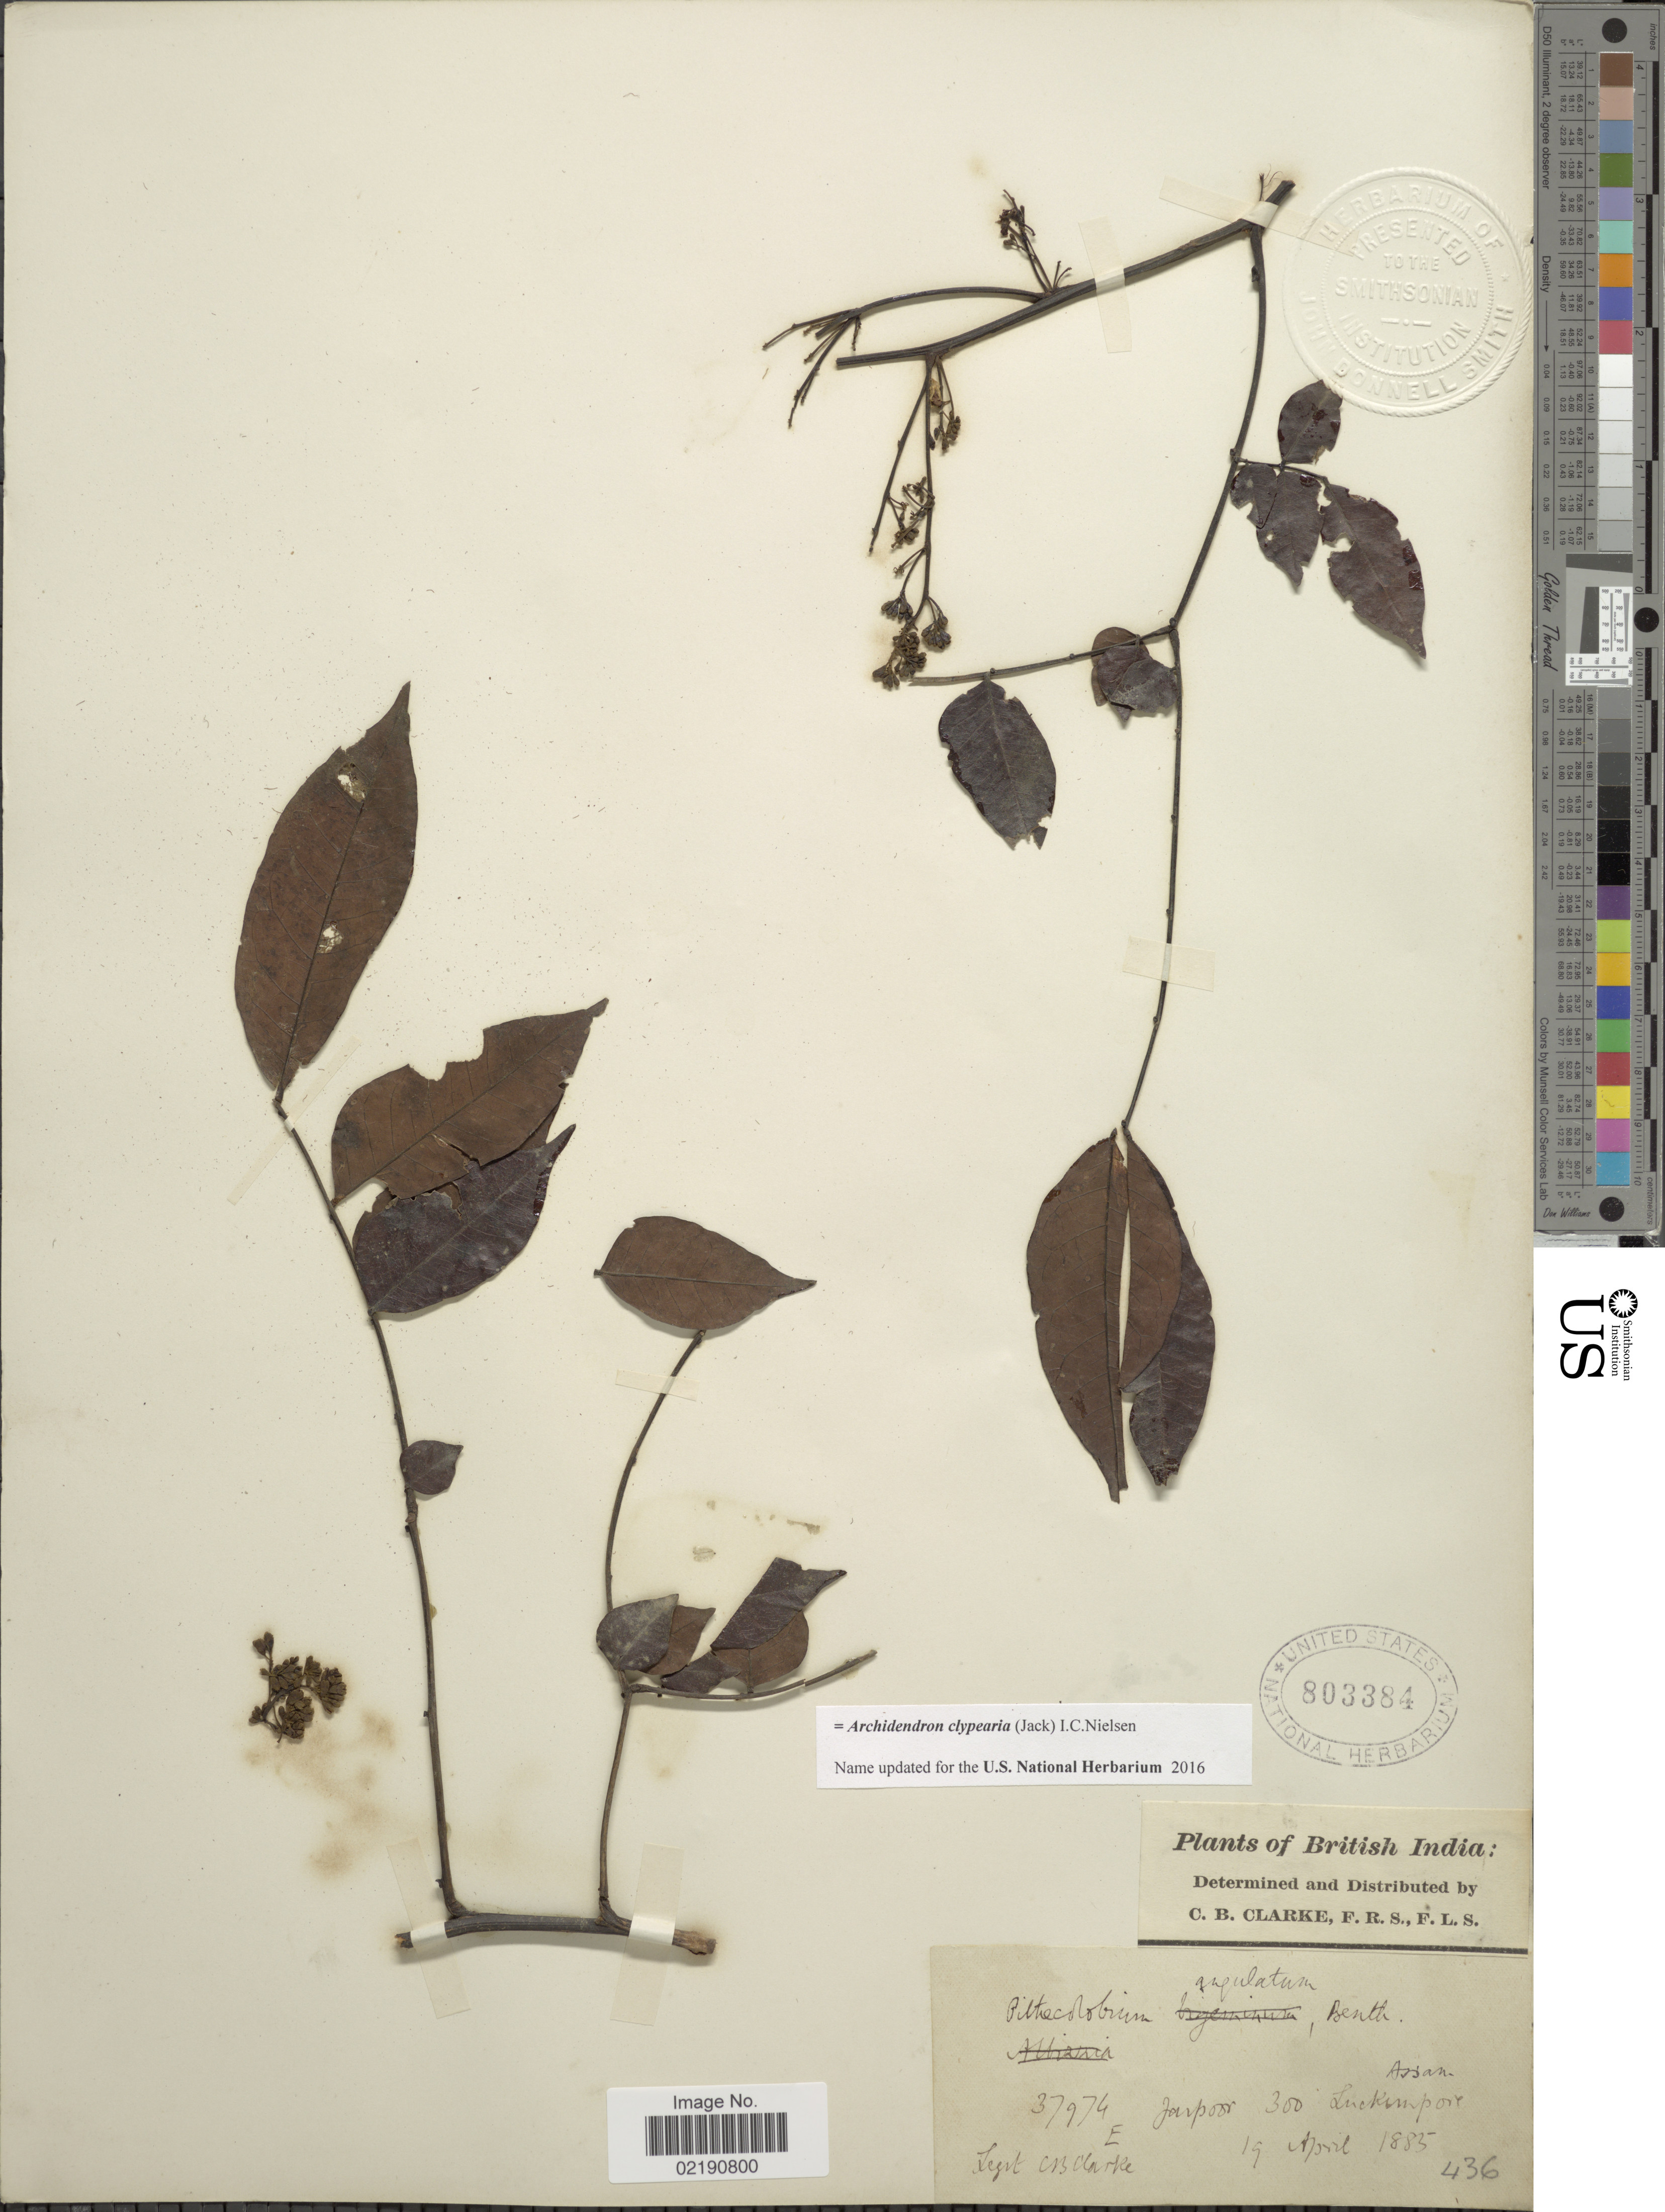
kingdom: Plantae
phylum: Tracheophyta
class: Magnoliopsida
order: Fabales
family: Fabaceae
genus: Archidendron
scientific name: Archidendron clypearia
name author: (Jack) I.C. Nielsen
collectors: C. B. Clarke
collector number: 436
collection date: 1885-04-19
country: India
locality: British India, Assam, Jarpoor 300 Luckimpoor [interpreted]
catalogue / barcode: US 803384